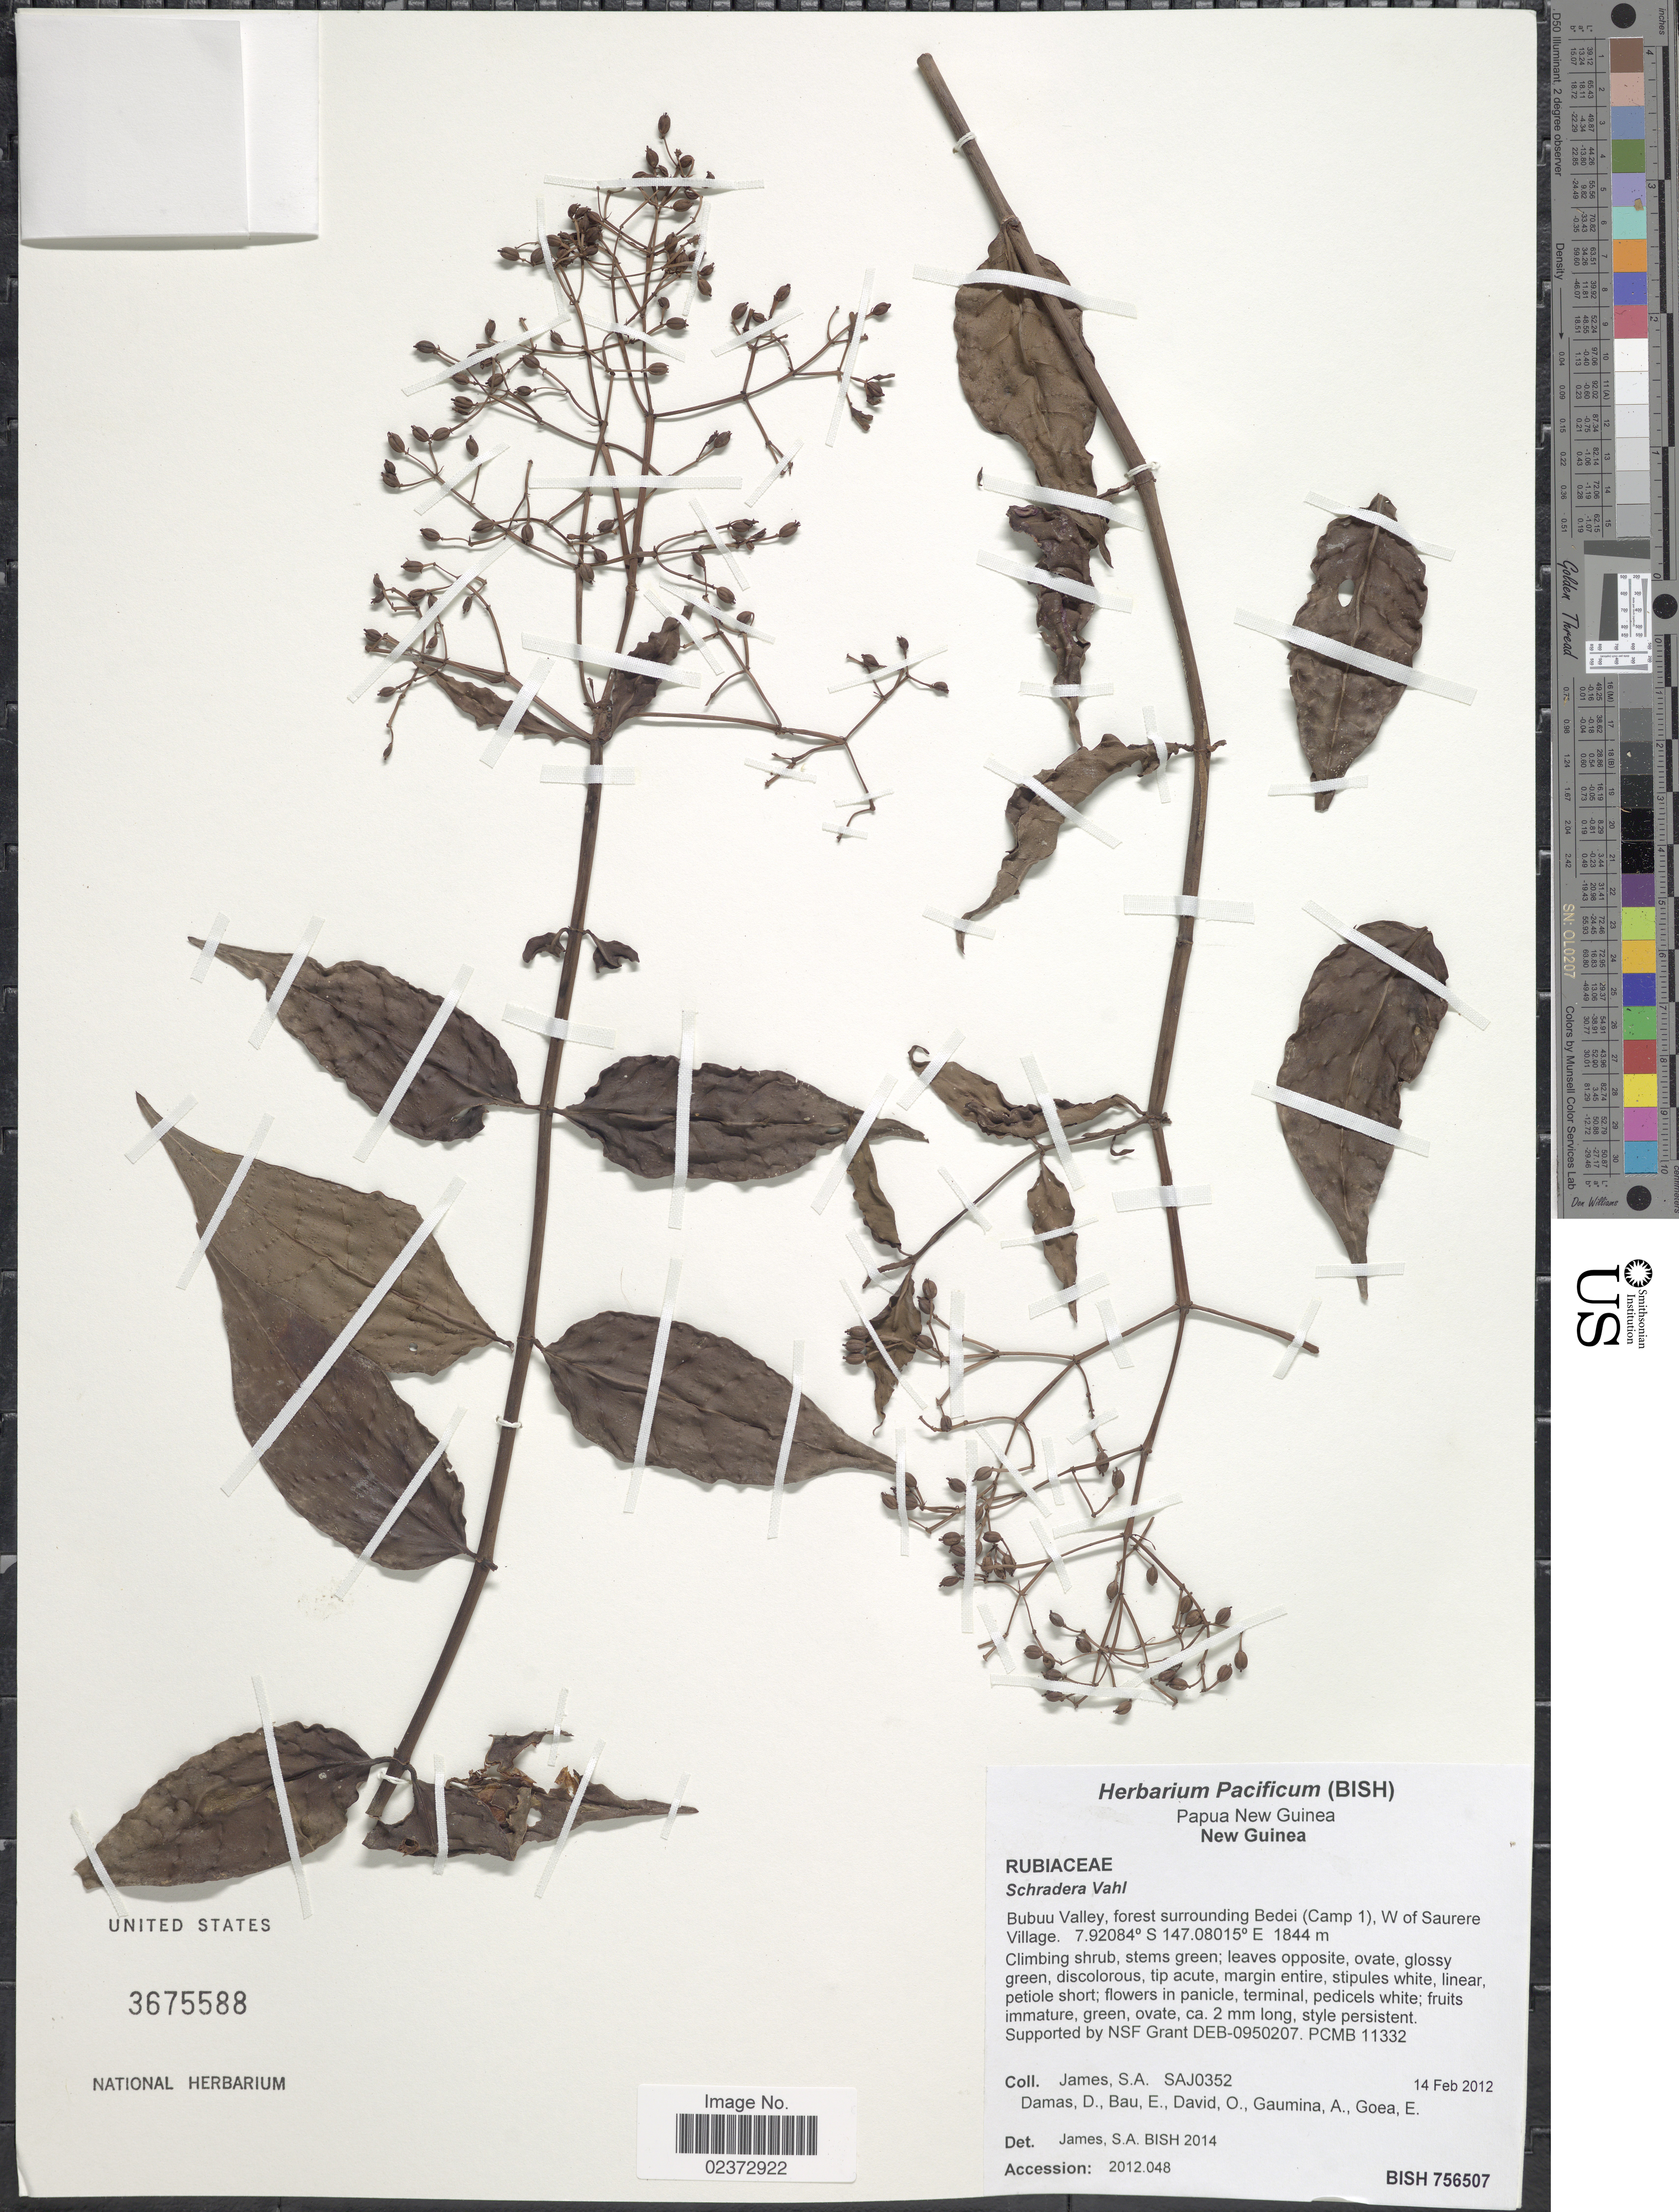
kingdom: Plantae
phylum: Tracheophyta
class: Magnoliopsida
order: Gentianales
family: Rubiaceae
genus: Schradera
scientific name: Schradera sp.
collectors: S. James, D. Damas, E. Bau, O. David & et al.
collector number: SAJ0352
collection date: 2012-02-14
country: Papua New Guinea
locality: New Guinea, Bubuu Valley, forest surrounding Bedei (Camp 1), W of Saurere Village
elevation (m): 1844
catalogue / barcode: US 3675588